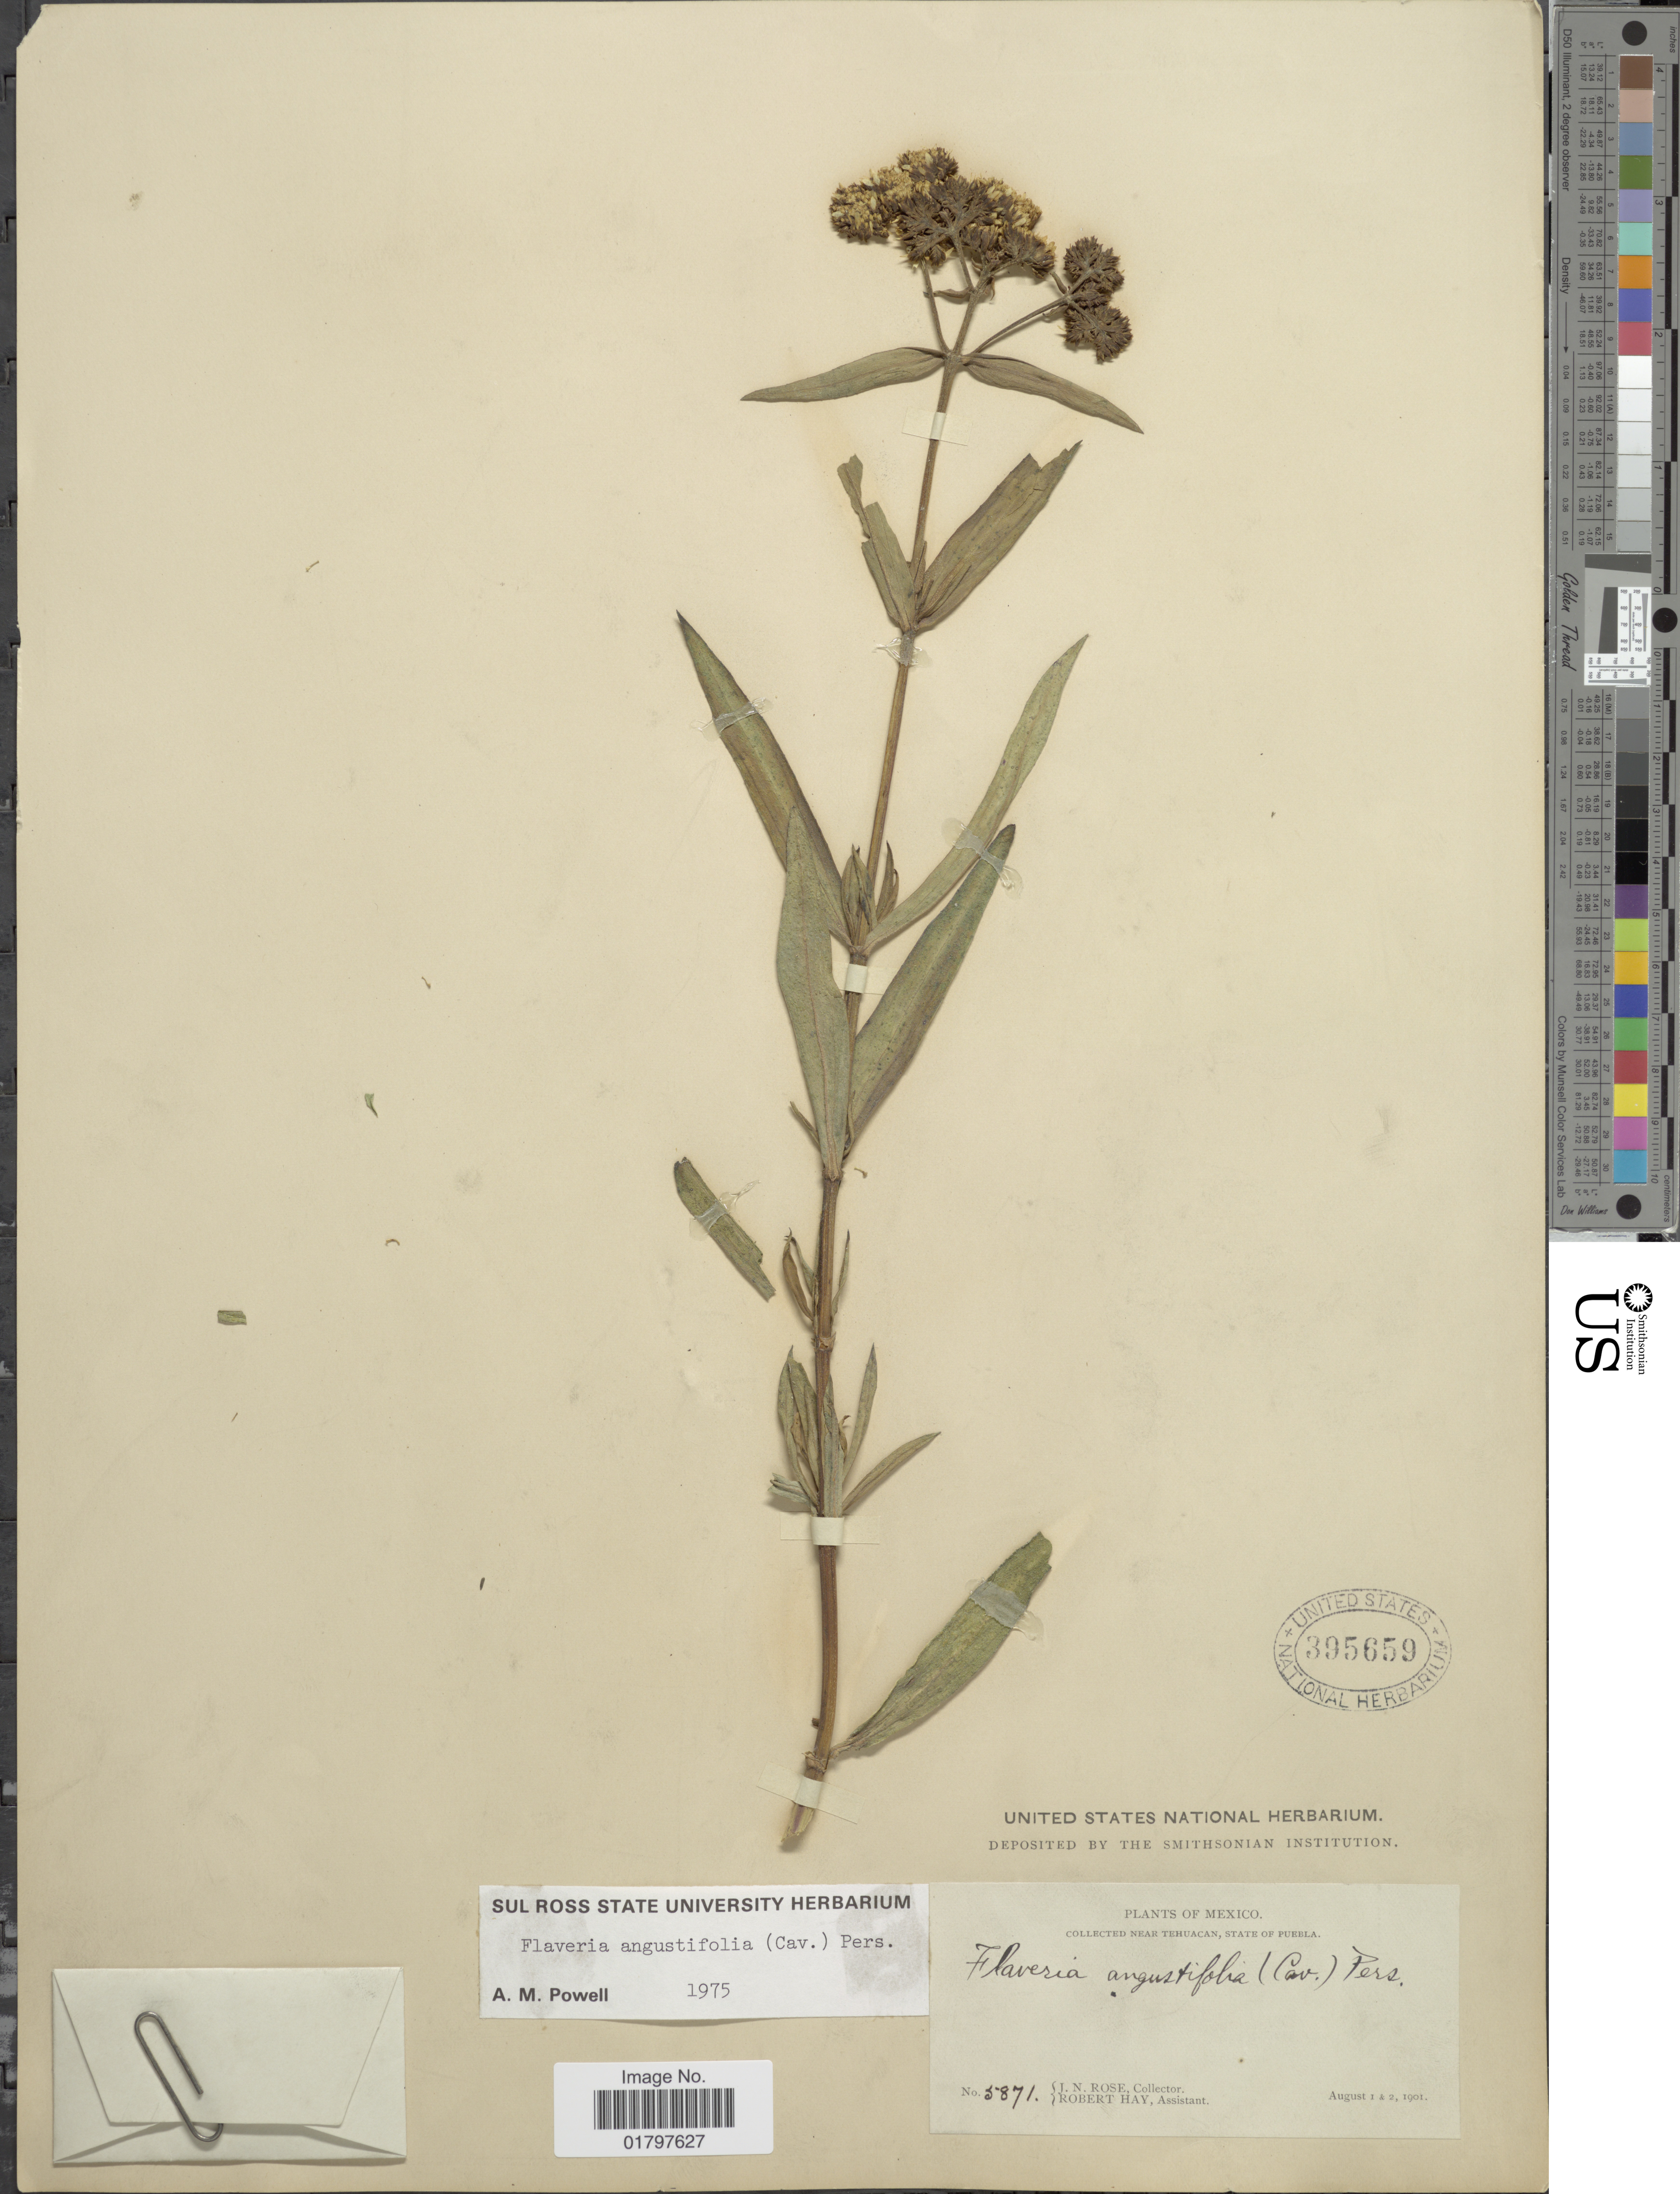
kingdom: Plantae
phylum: Tracheophyta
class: Magnoliopsida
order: Asterales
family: Asteraceae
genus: Flaveria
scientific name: Flaveria angustifolia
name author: Pers.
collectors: J. N. Rose & R. Hay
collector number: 5871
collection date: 1901-08-01/1901-08-02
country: Mexico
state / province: Puebla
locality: Near Tehuacan, State of Puebla.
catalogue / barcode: US 395659